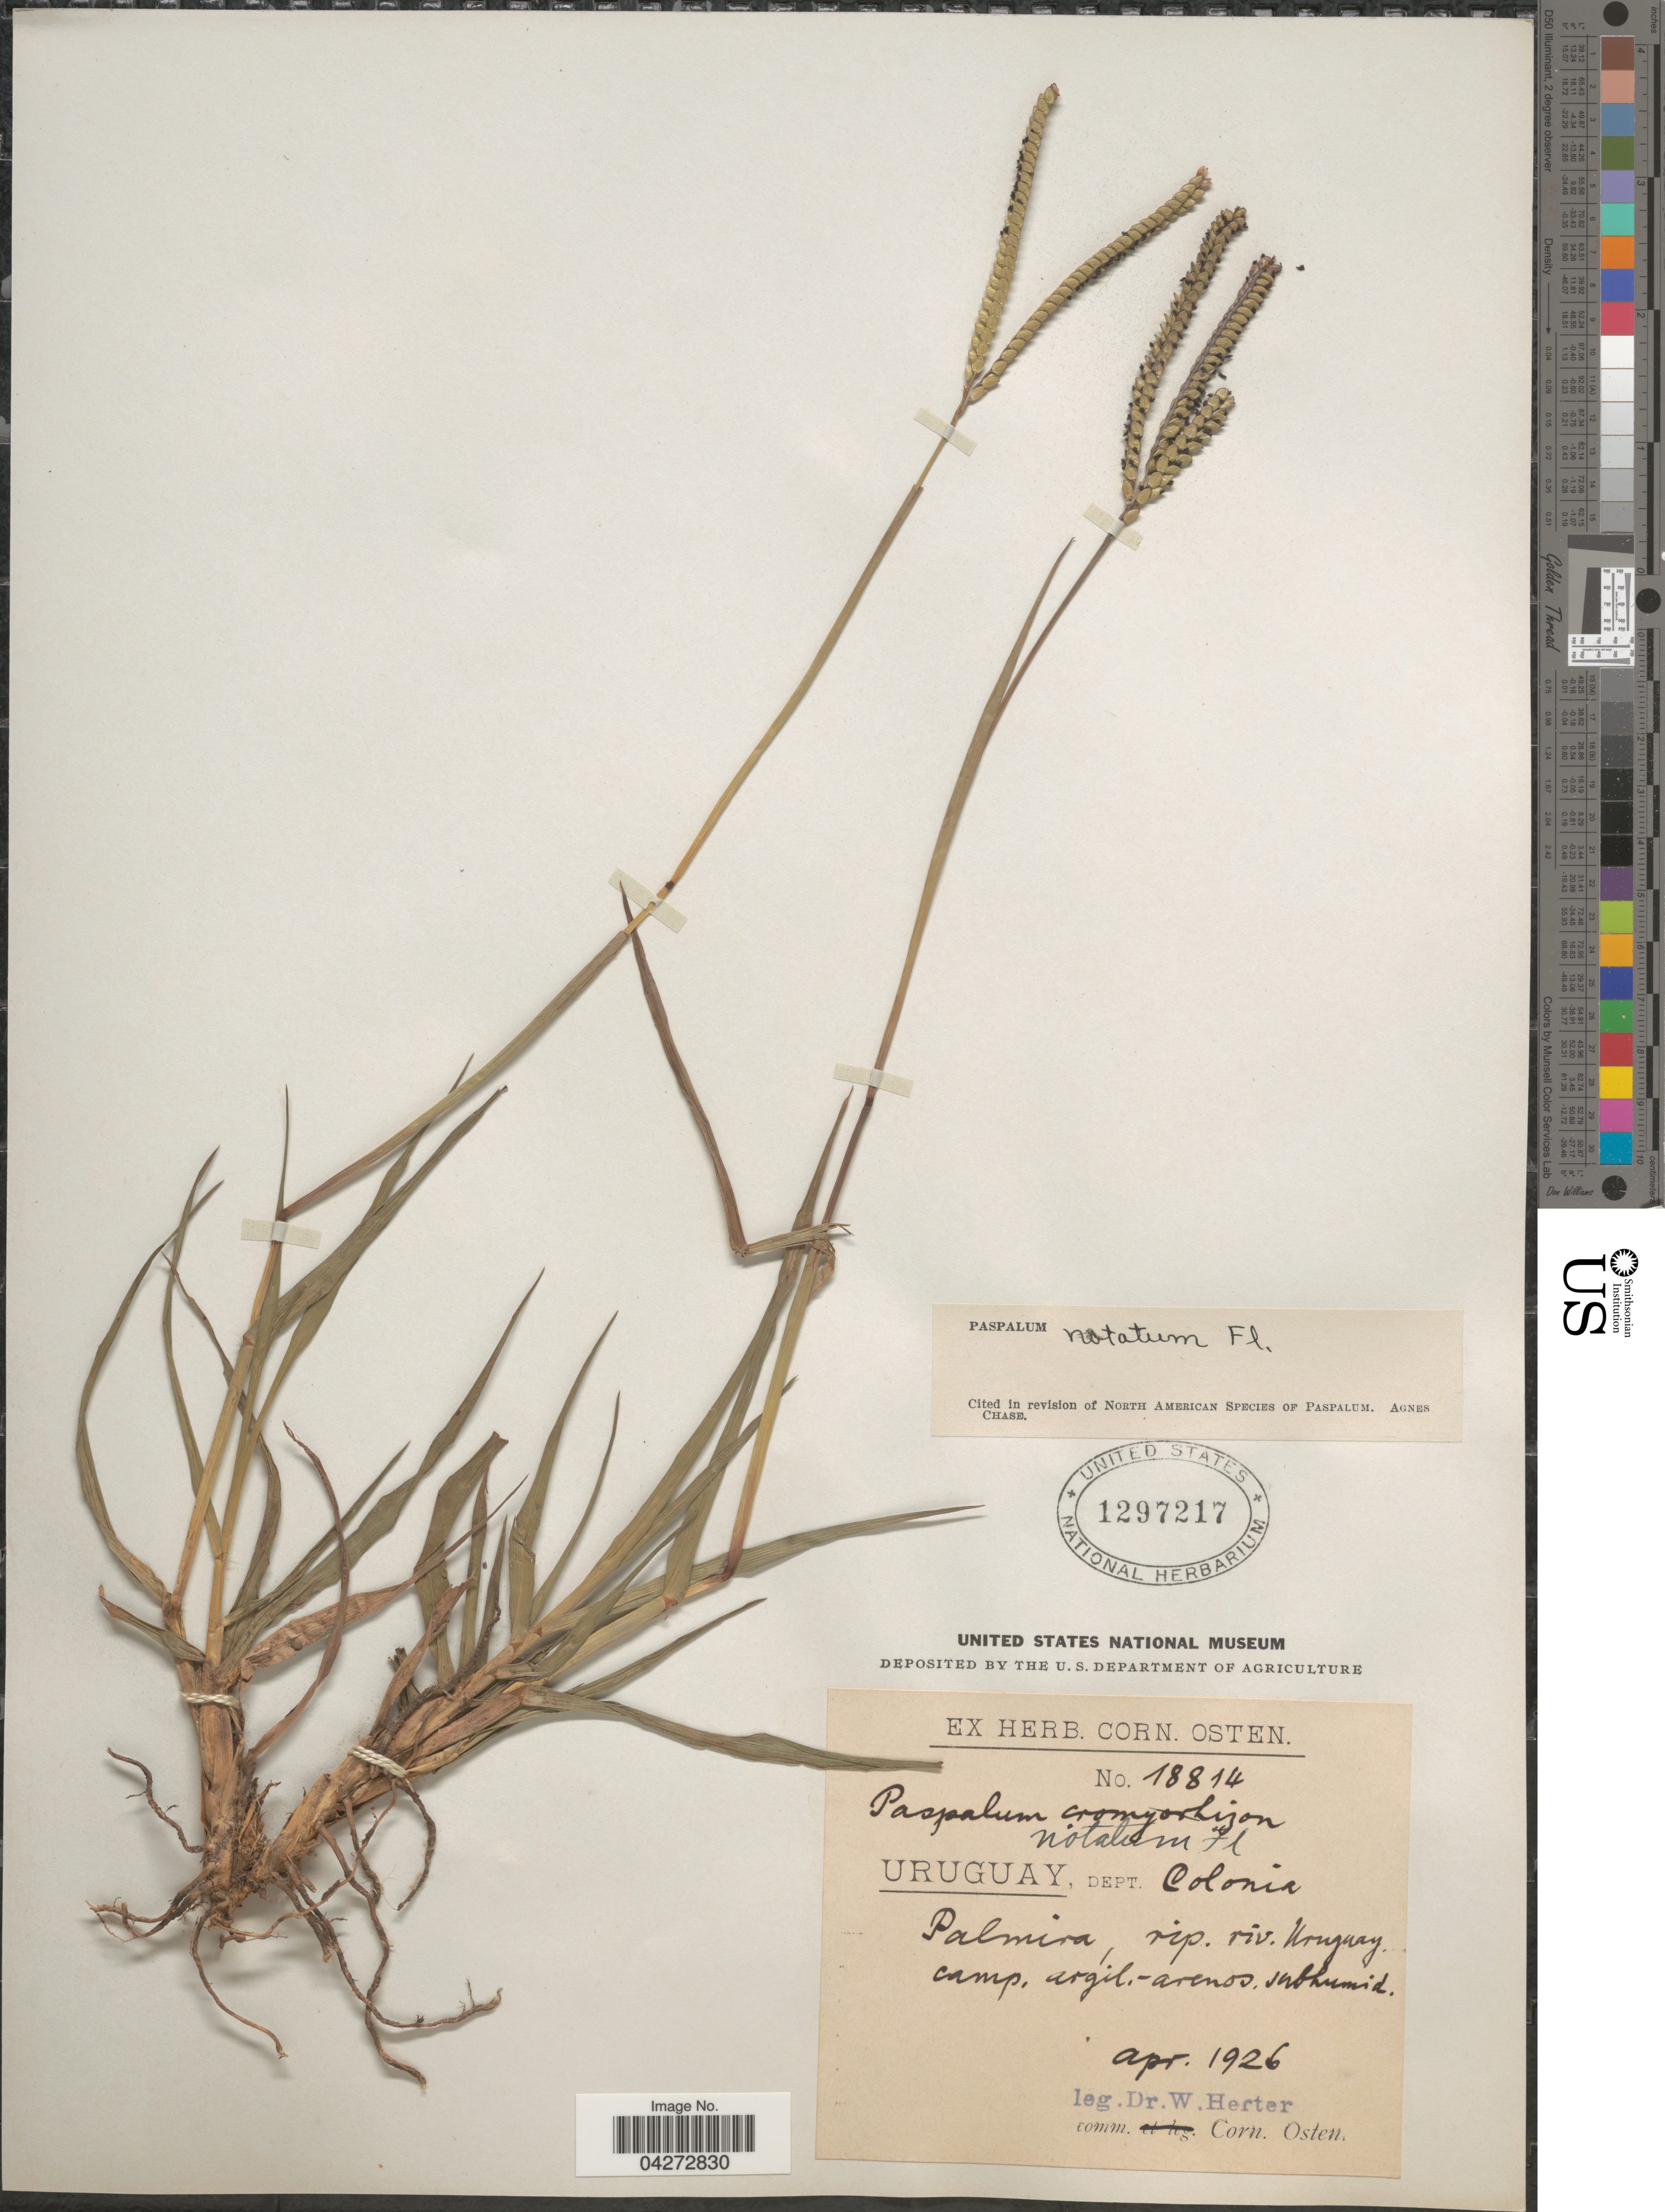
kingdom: Plantae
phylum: Tracheophyta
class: Liliopsida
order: Poales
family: Poaceae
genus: Paspalum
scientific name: Paspalum notatum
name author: Flüggé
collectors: W. G. Herter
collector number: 18814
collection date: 1926-04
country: Uruguay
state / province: Colonia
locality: Dept. Colonia.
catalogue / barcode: US 1297217